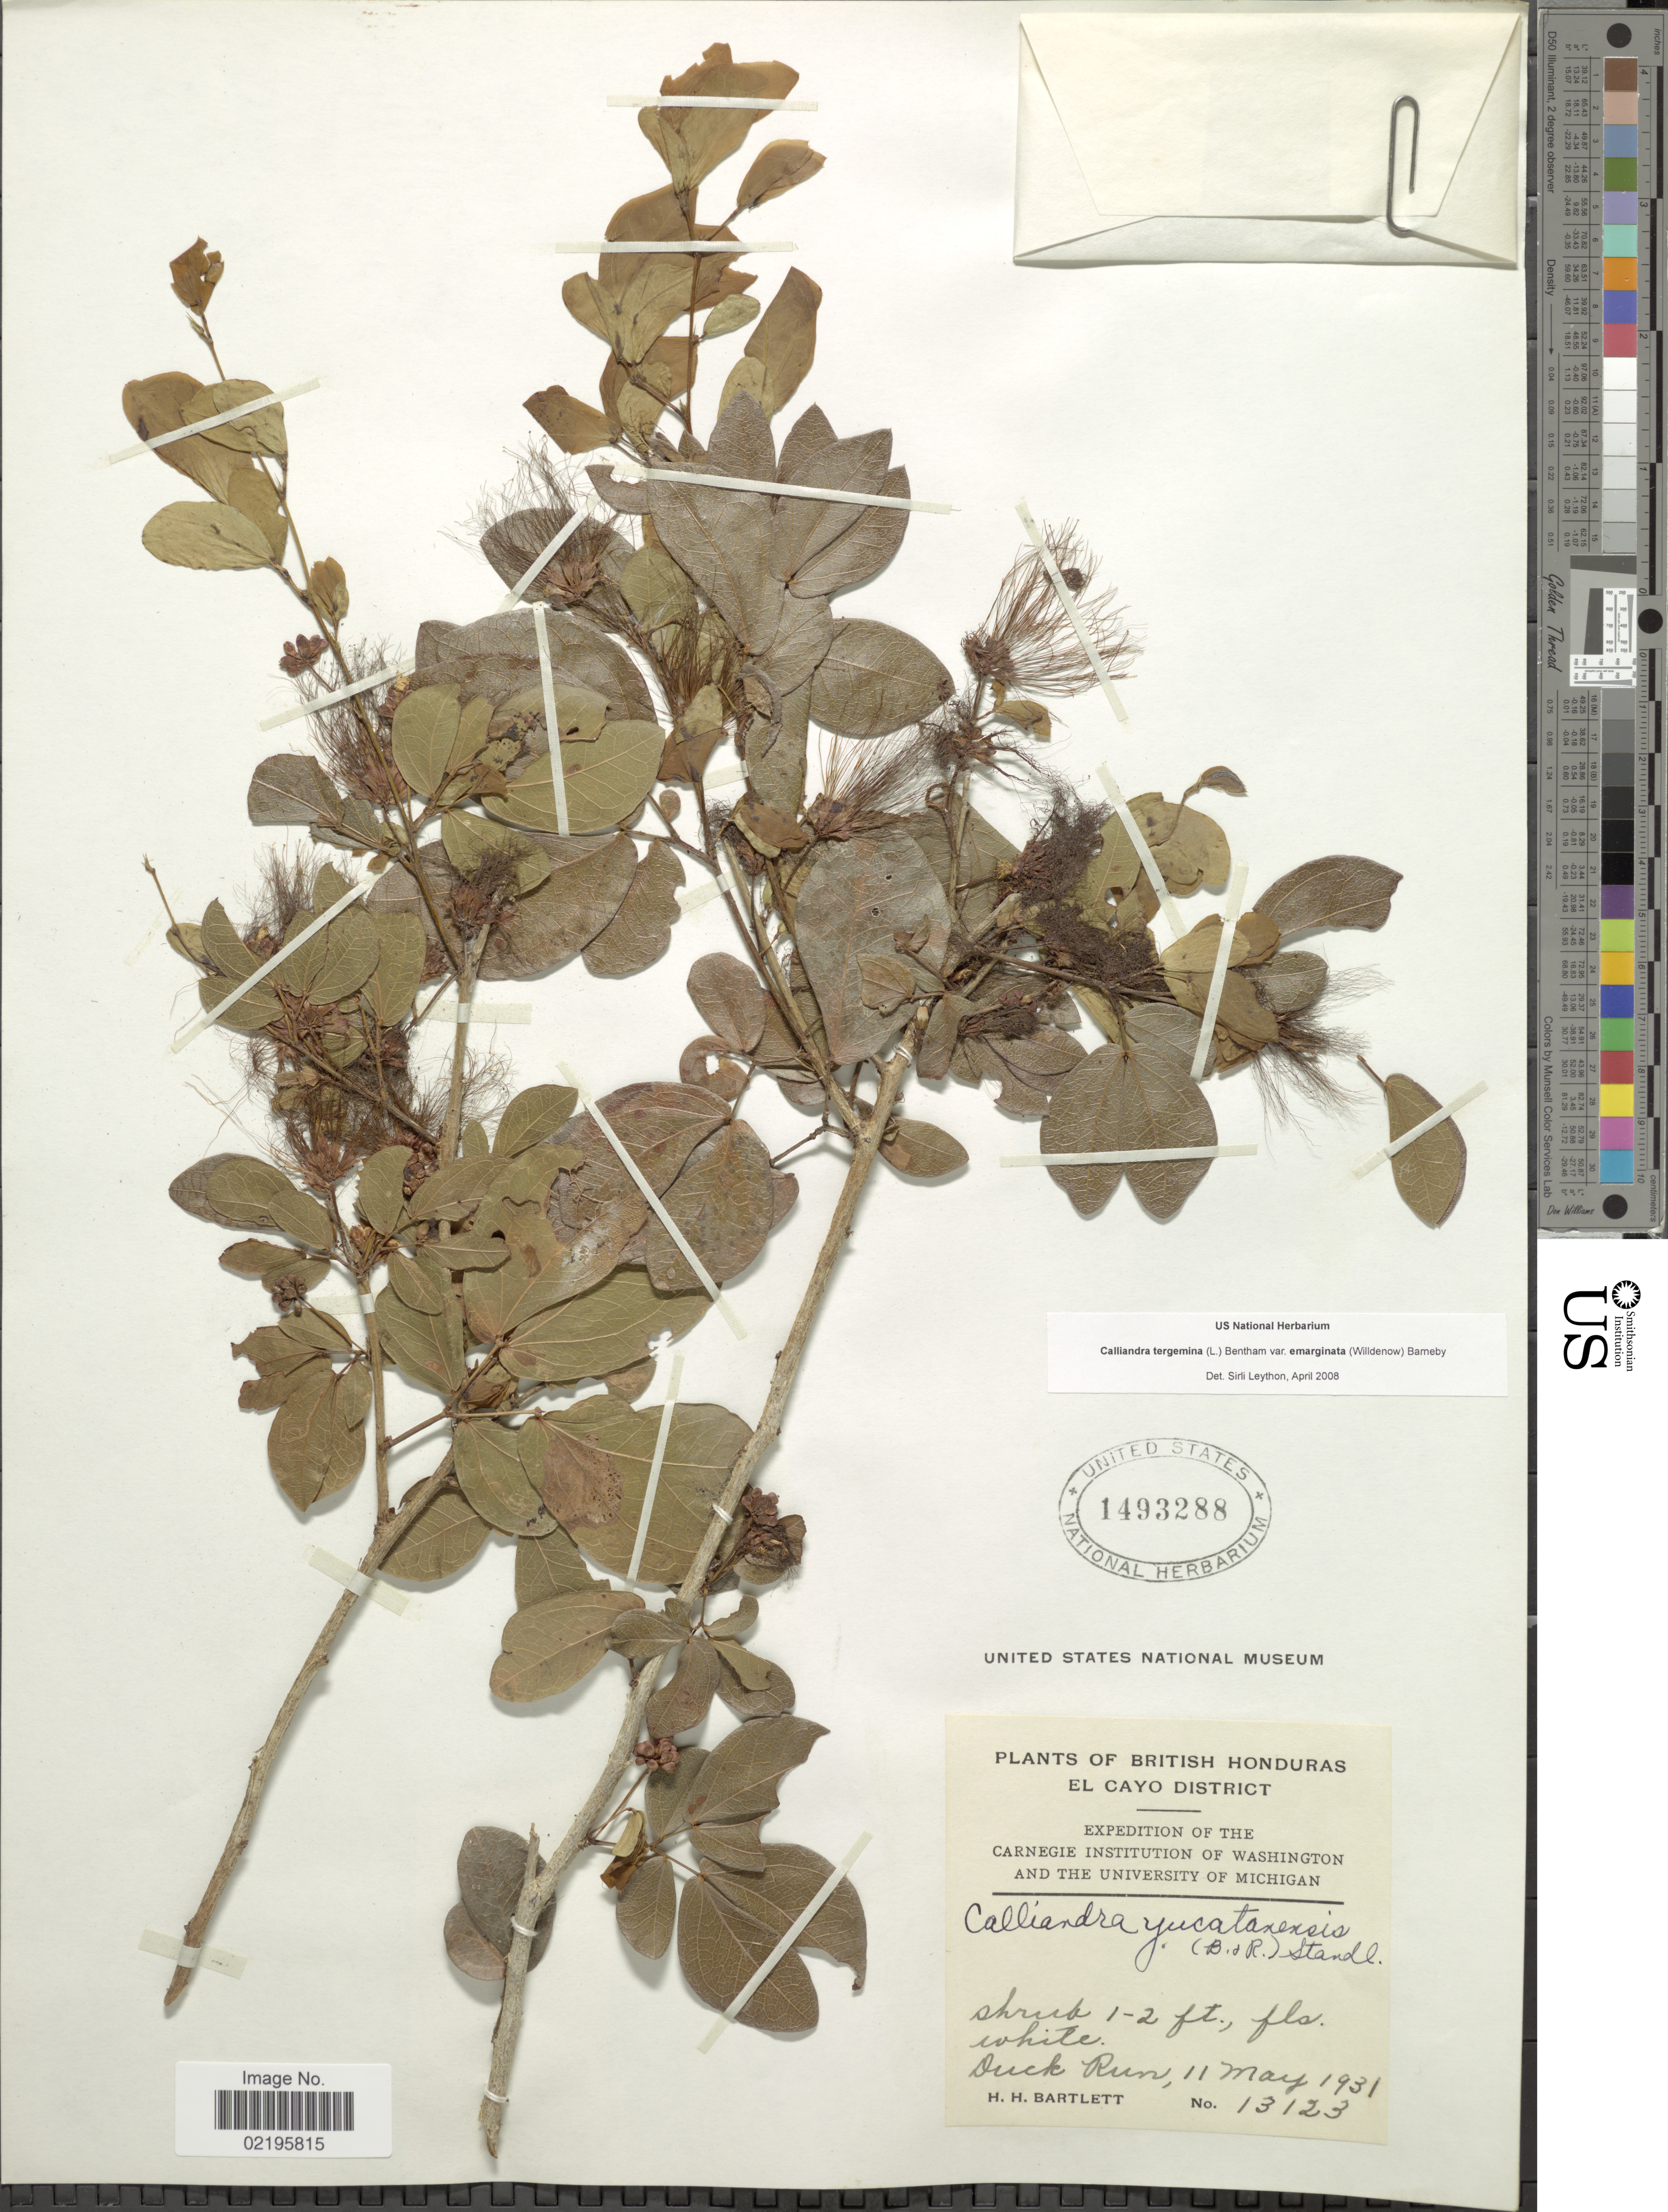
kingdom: Plantae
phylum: Tracheophyta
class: Magnoliopsida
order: Fabales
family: Fabaceae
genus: Calliandra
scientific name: Calliandra tergemina var. emarginata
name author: (Willd.) Barneby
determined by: Leython, S.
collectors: H. H. Bartlett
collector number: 13123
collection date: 1931-05-11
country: Belize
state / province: Cayo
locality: British Honduras, El Cayo District, Duck Run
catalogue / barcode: US 1493288